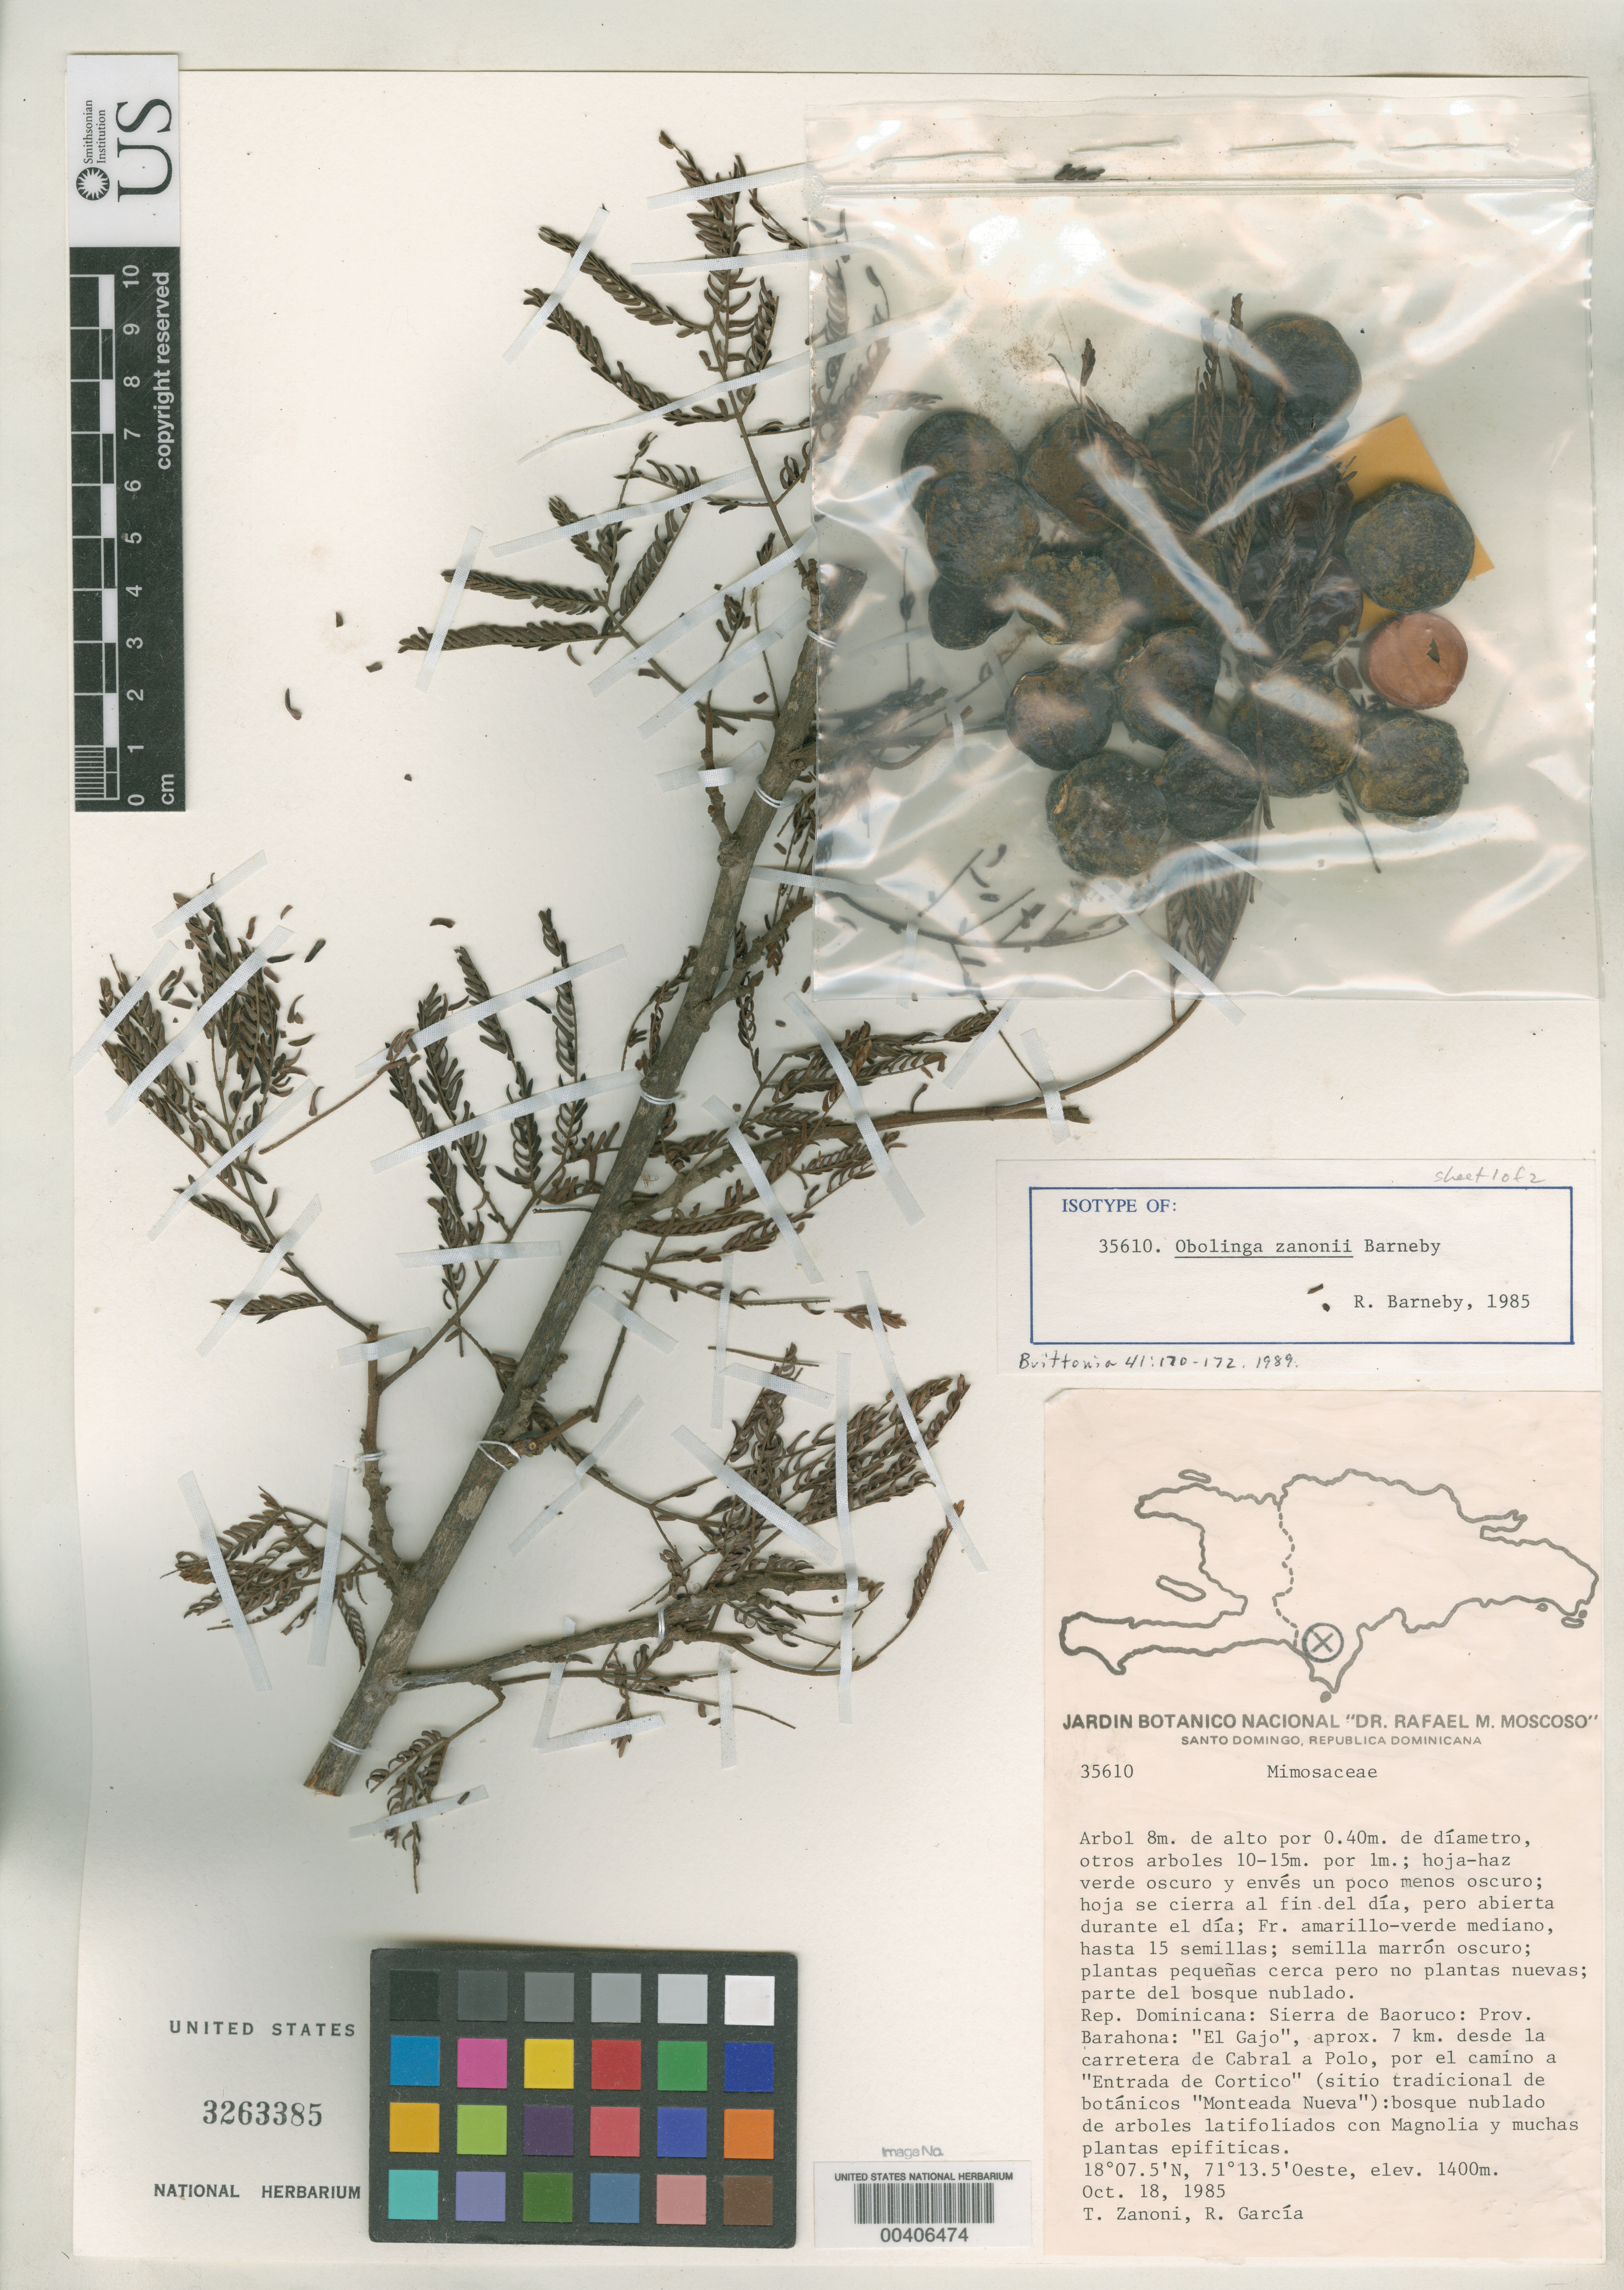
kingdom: Plantae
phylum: Tracheophyta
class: Magnoliopsida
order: Fabales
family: Fabaceae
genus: Obolinga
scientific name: Obolinga zanonii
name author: Barneby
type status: Isotype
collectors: T. A. Zanoni & R. Garcia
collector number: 35610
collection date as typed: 18 Oct 1985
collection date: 1985-10-18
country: Dominican Republic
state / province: Barahona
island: Hispaniola Island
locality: Sierra de Baoruco, "El Gajo", ca. 7 km desde la carretera de Cabral a Polo, por el camino a "entrada de Cortico".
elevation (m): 1400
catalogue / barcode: US 3263385